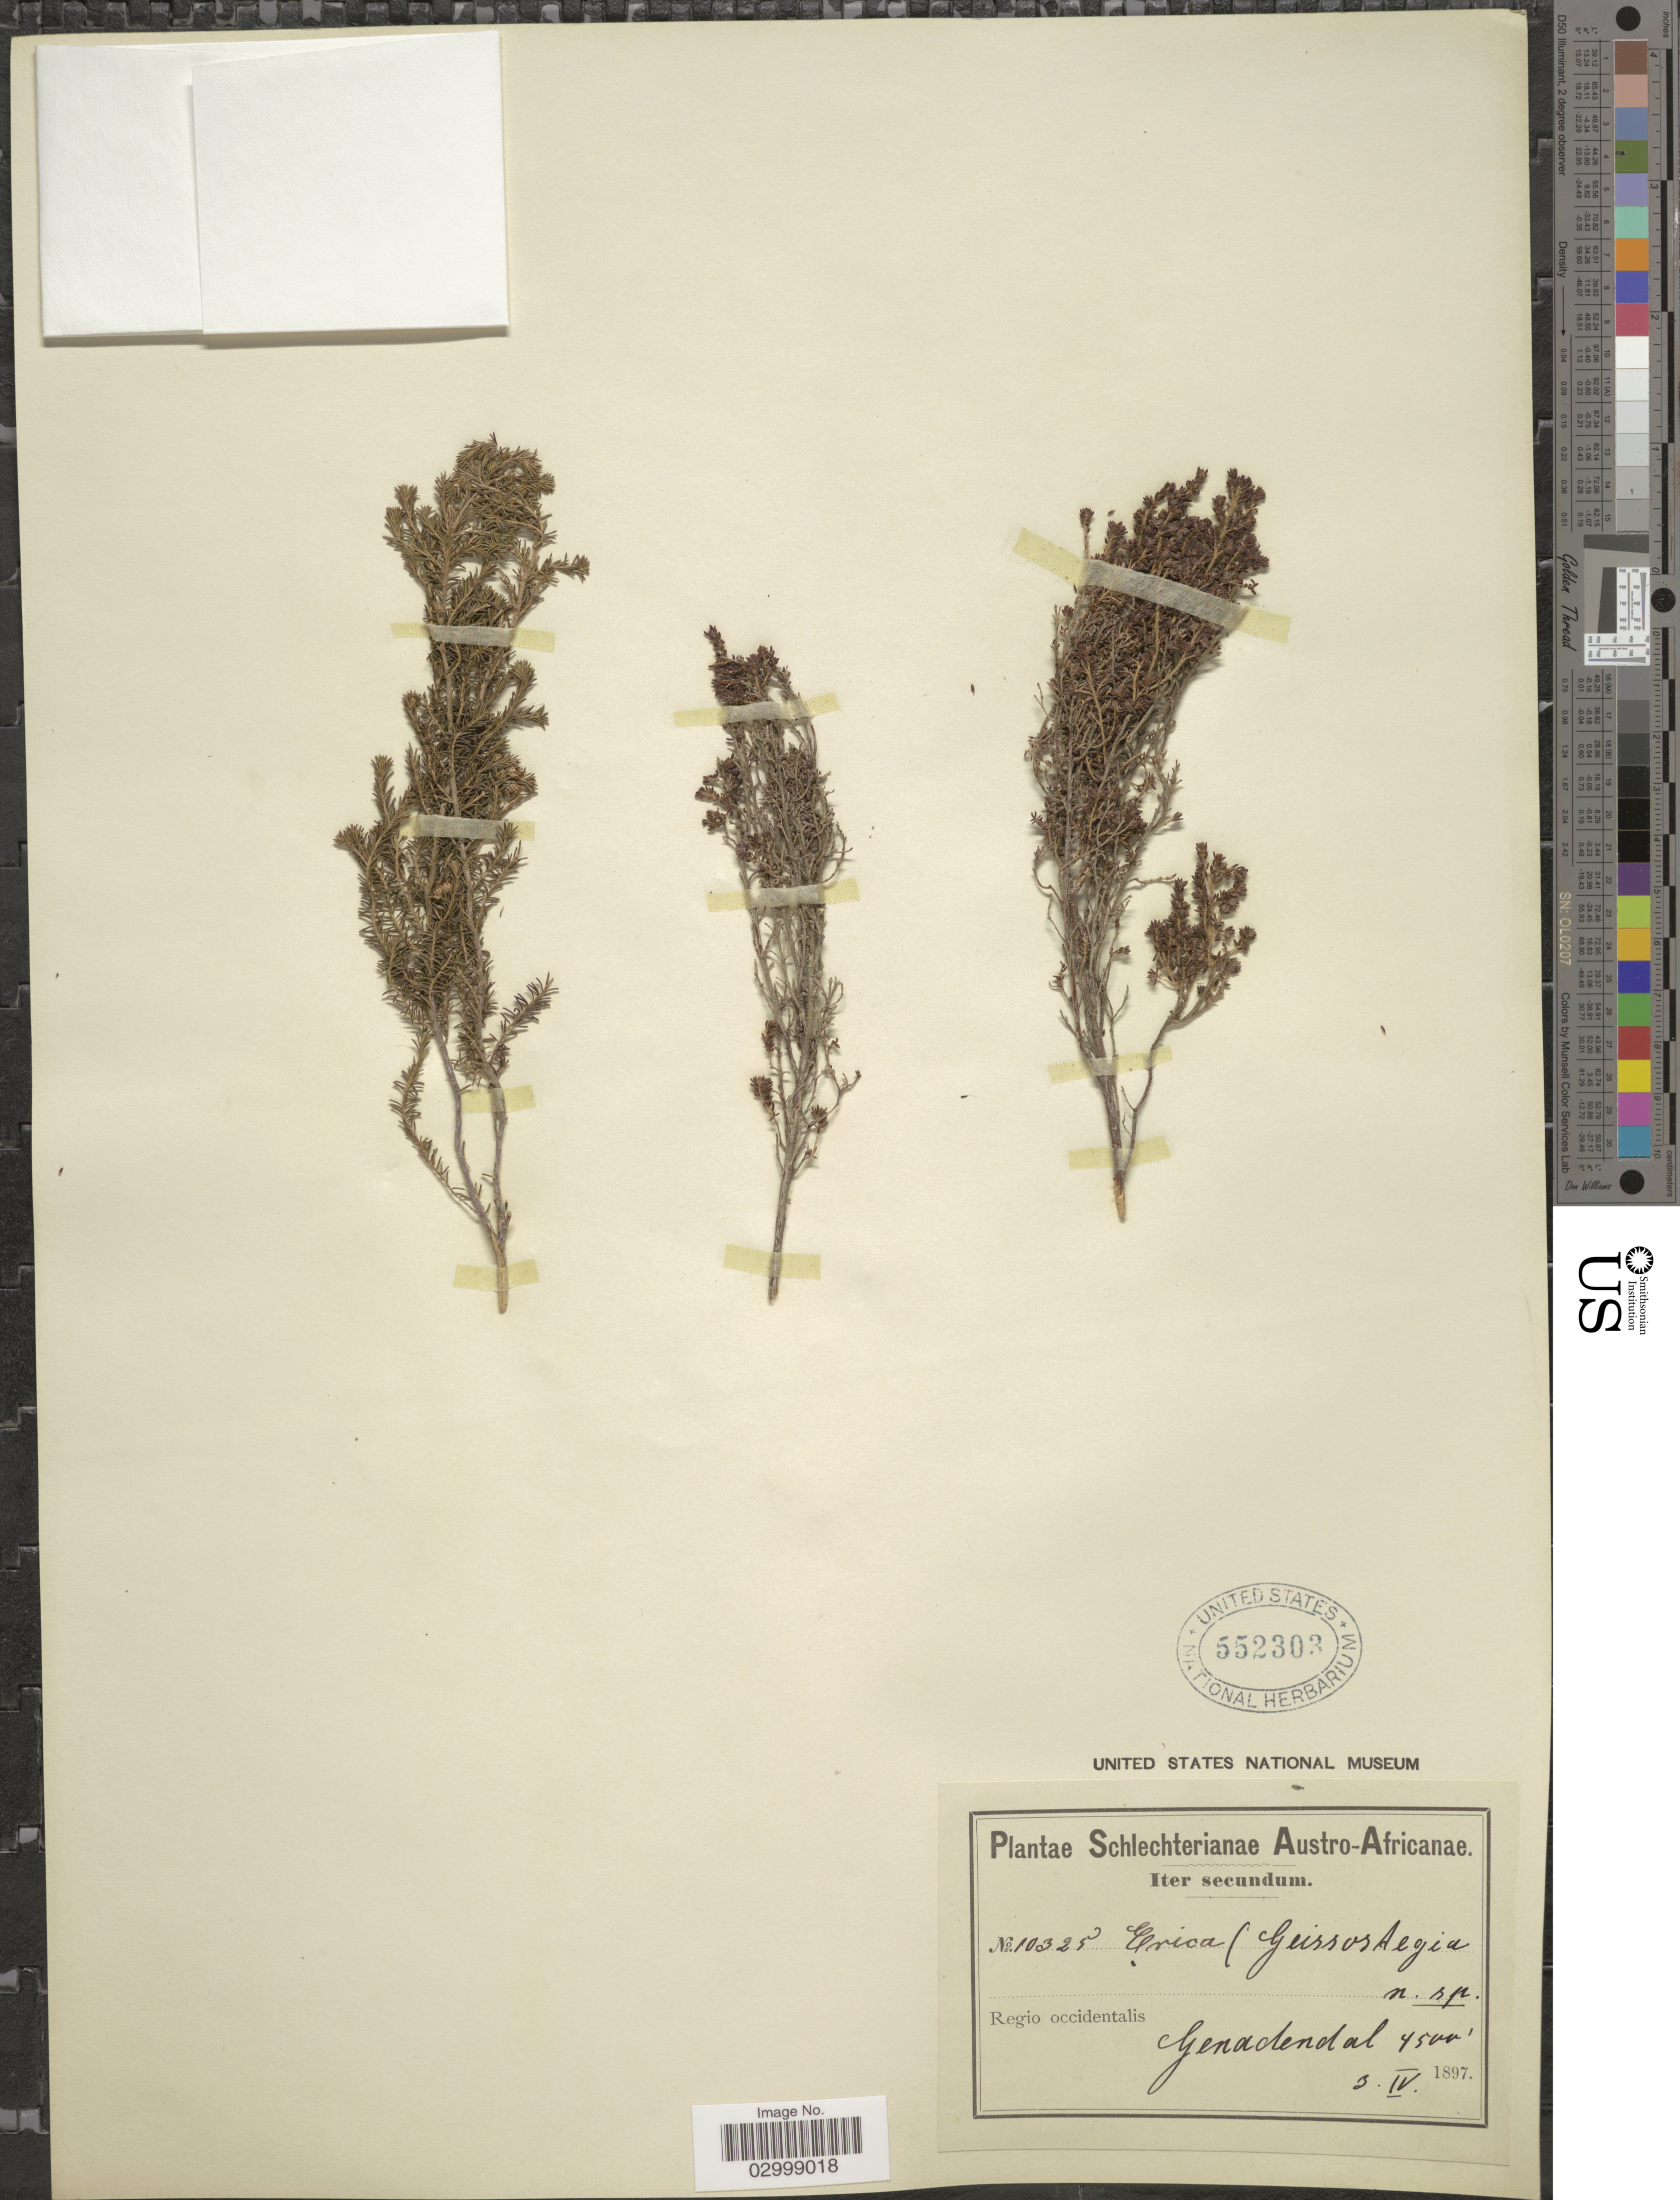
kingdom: Plantae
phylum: Tracheophyta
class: Magnoliopsida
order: Ericales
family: Ericaceae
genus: Erica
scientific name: Erica sp.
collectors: Schlechter, --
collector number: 10325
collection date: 1897-04-03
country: South Africa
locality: Austro-Africanae, Regio occidentalis, Genadendal.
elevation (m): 1372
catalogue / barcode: US 552303